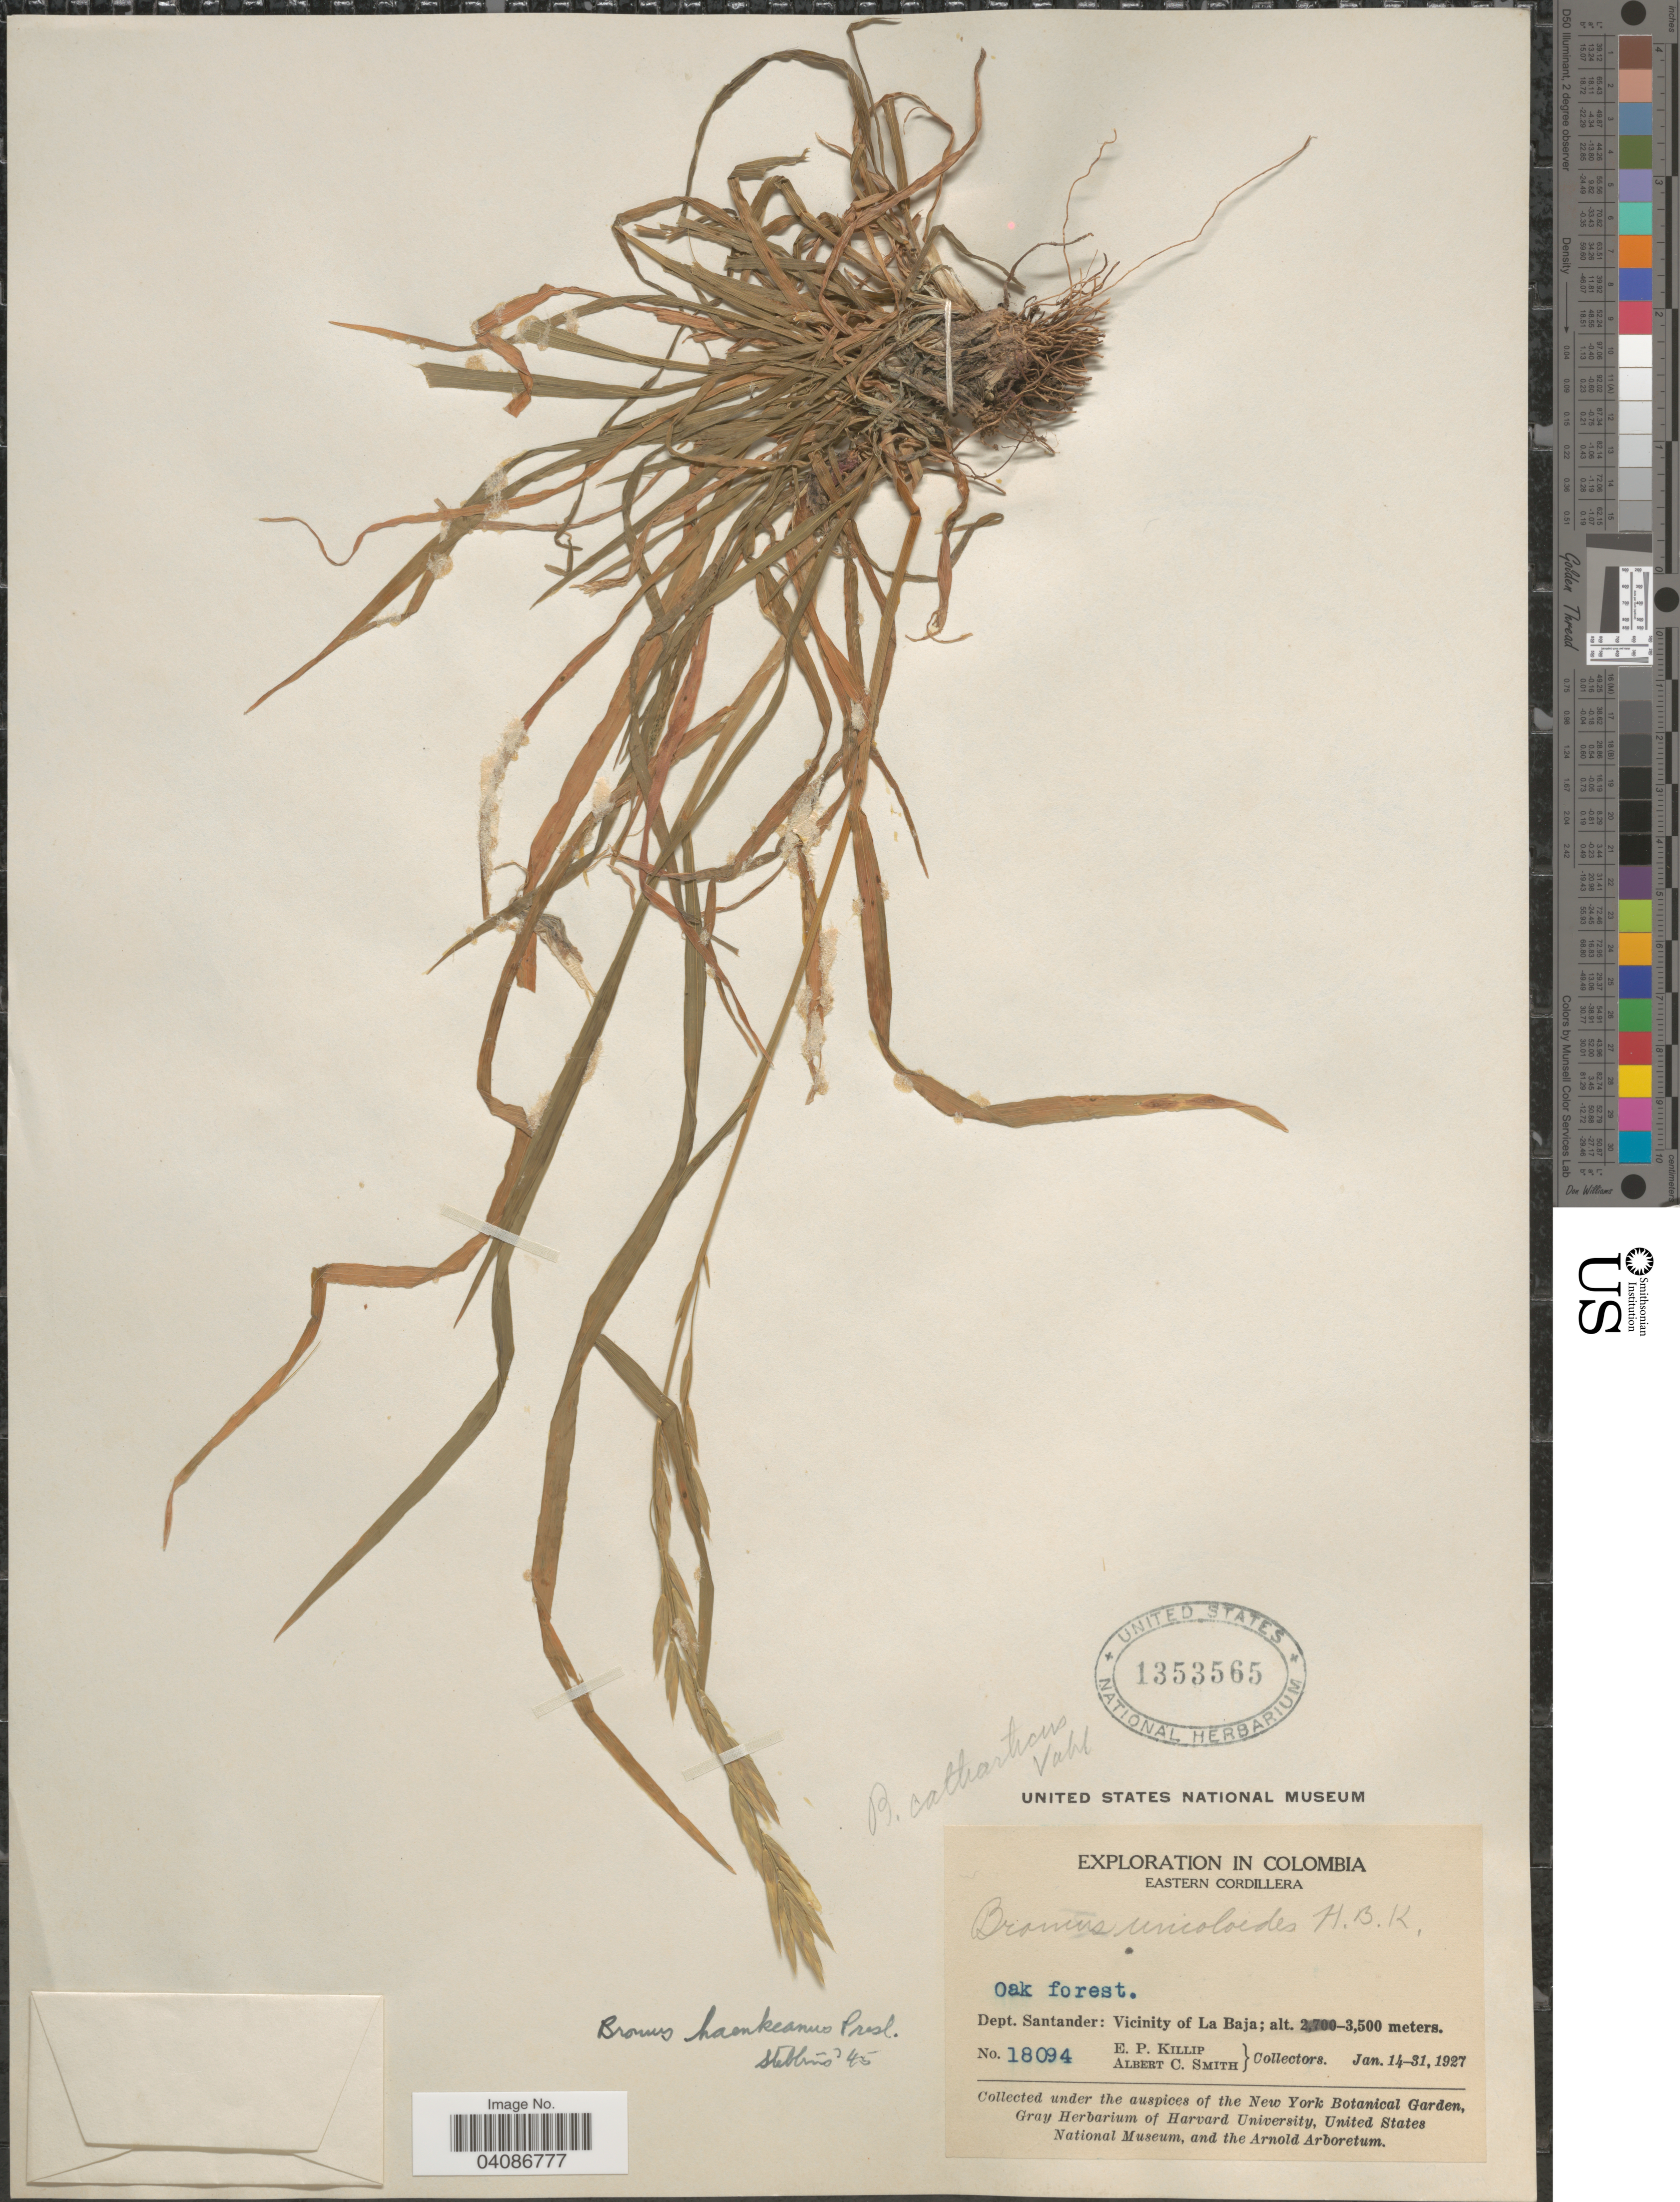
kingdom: Plantae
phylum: Tracheophyta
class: Liliopsida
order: Poales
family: Poaceae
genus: Bromus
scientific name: Bromus catharticus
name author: Vahl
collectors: E. P. Killip & A. C. Smith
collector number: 18094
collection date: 1927-01-14/1927-01-31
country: Colombia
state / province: Santander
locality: Exploration in Colombia. Eastern Cordillera. Dept. Santander: Vicinity of La Baja.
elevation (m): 3500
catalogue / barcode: US 1353565